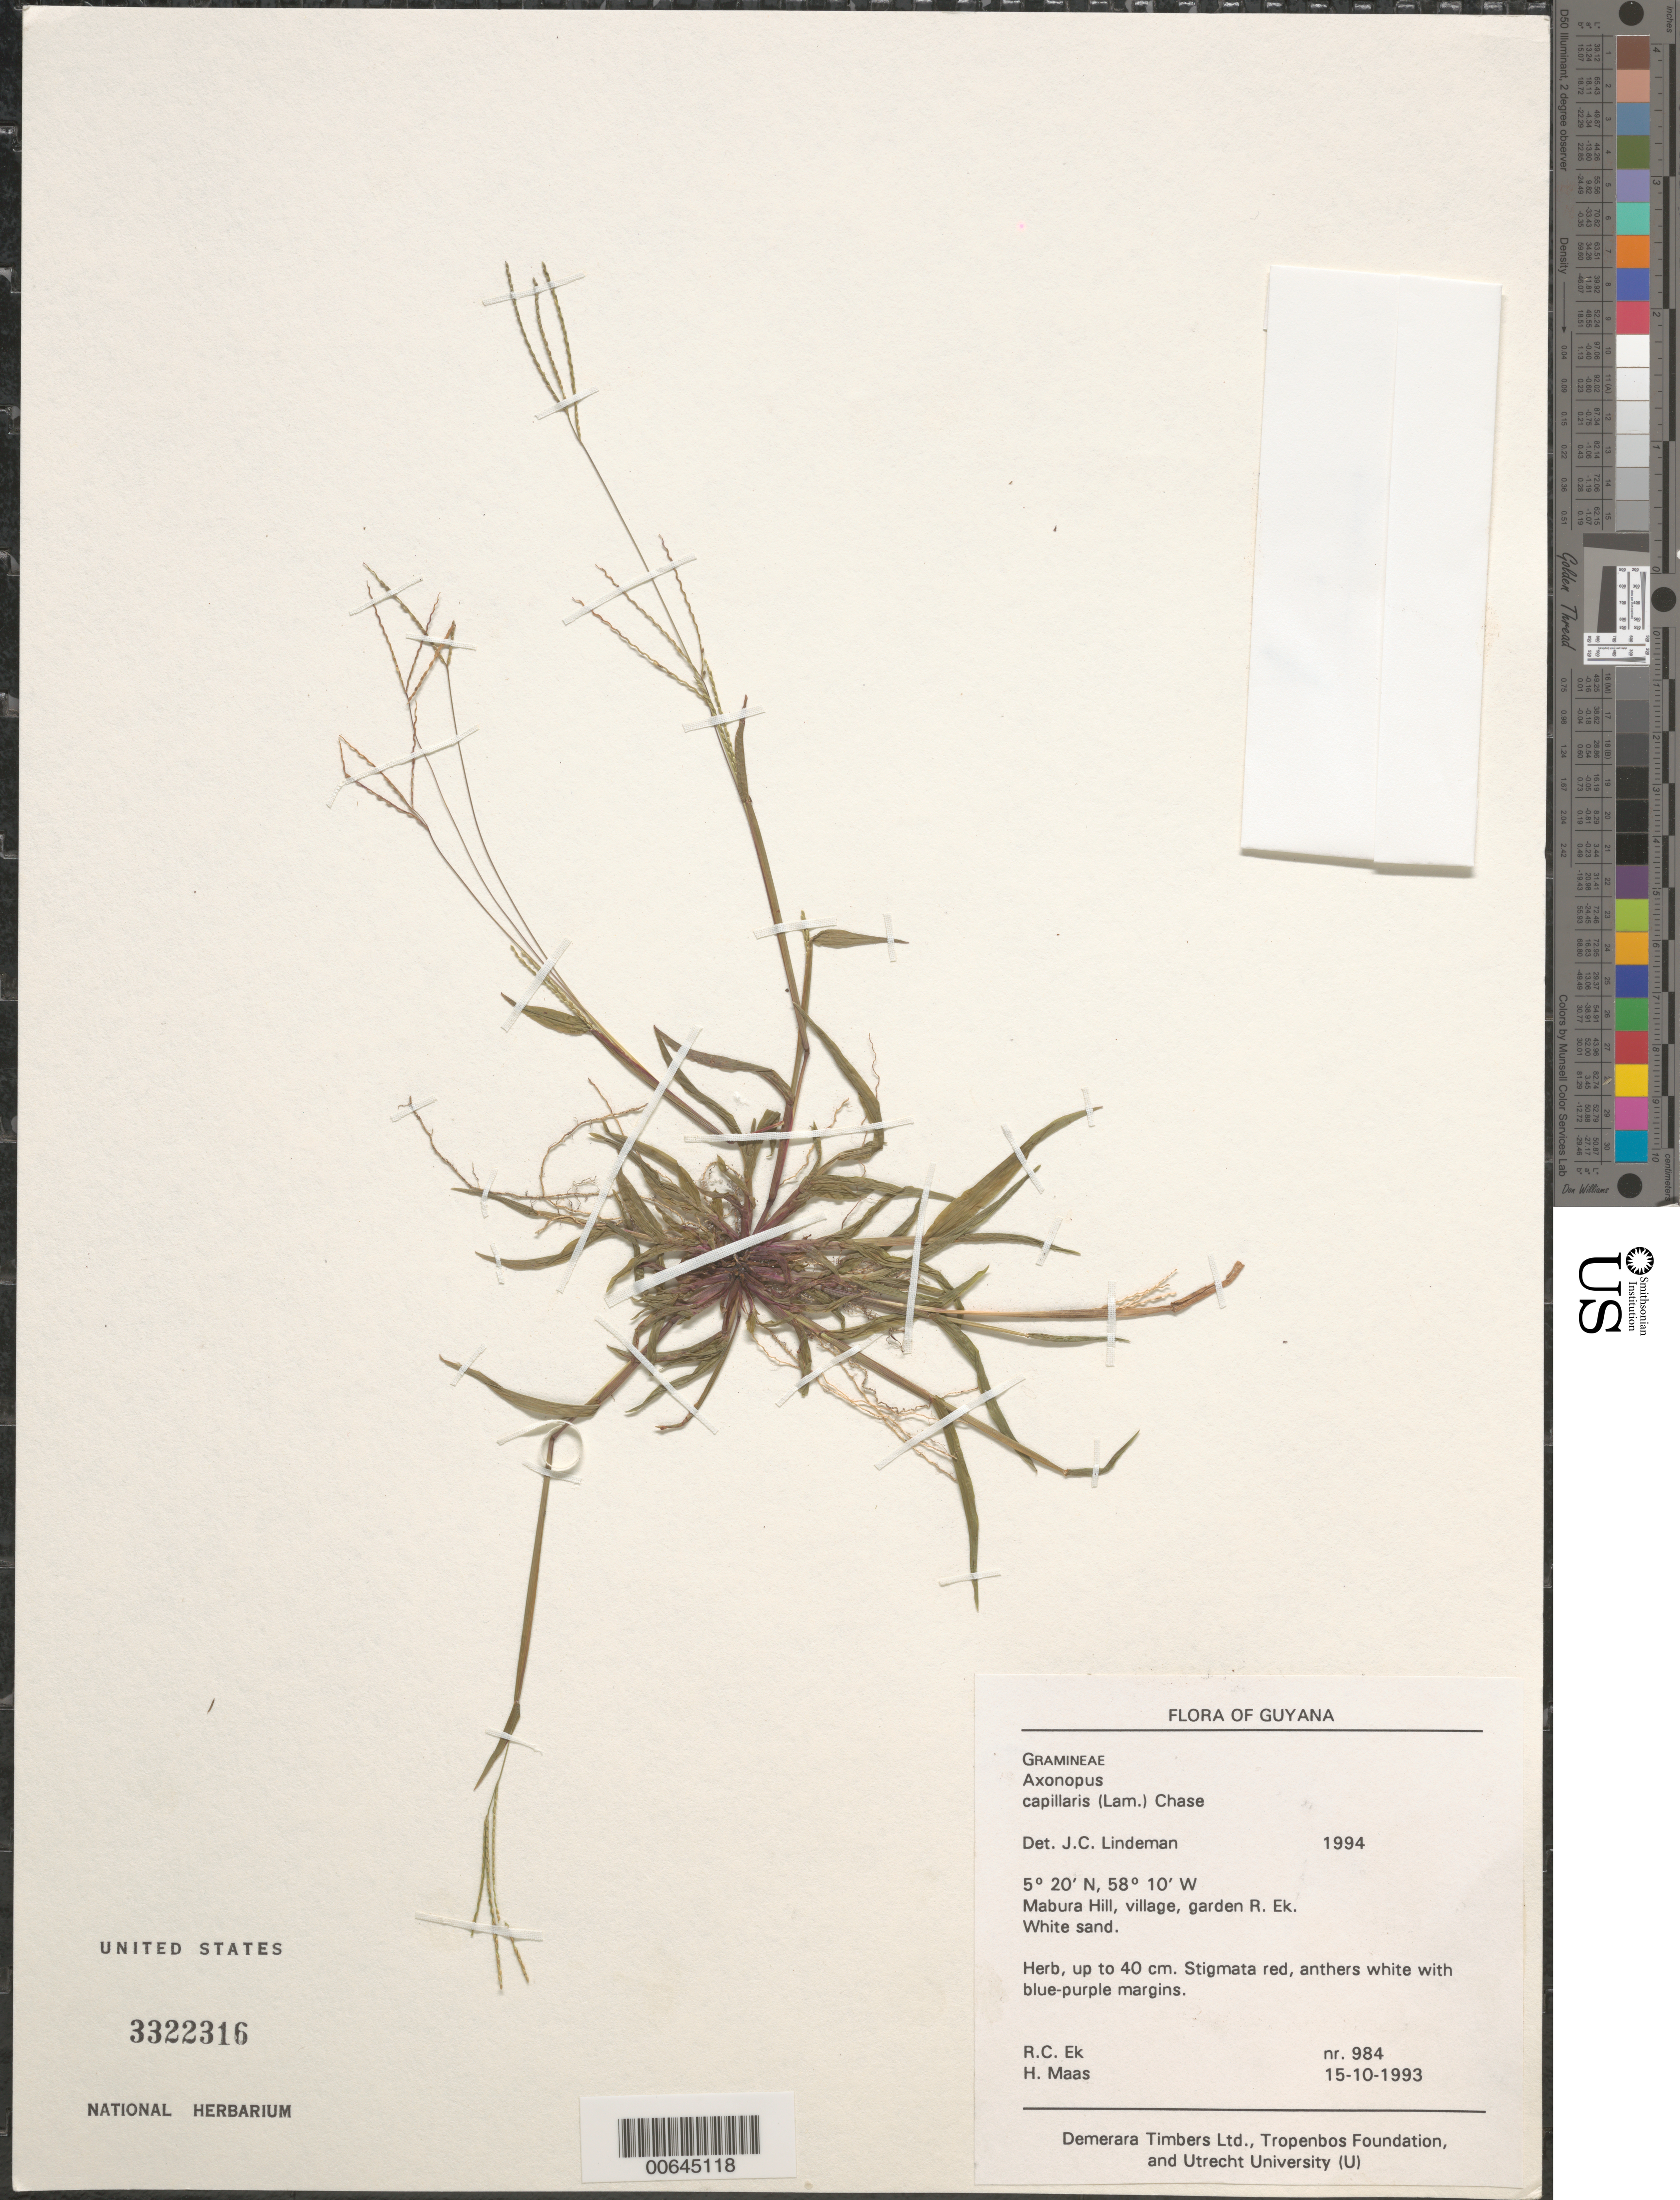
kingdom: Plantae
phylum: Tracheophyta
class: Liliopsida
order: Poales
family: Poaceae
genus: Axonopus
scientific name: Axonopus capillaris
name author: (Lam.) Chase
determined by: Lindeman, J. C.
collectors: R. C. Ek & H. Maas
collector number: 984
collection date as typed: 15-Oct-93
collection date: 1993-10-15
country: Guyana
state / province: U. Demerara-Berbice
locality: Mabura Hill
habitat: Village garden. White sand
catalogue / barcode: US 3322316